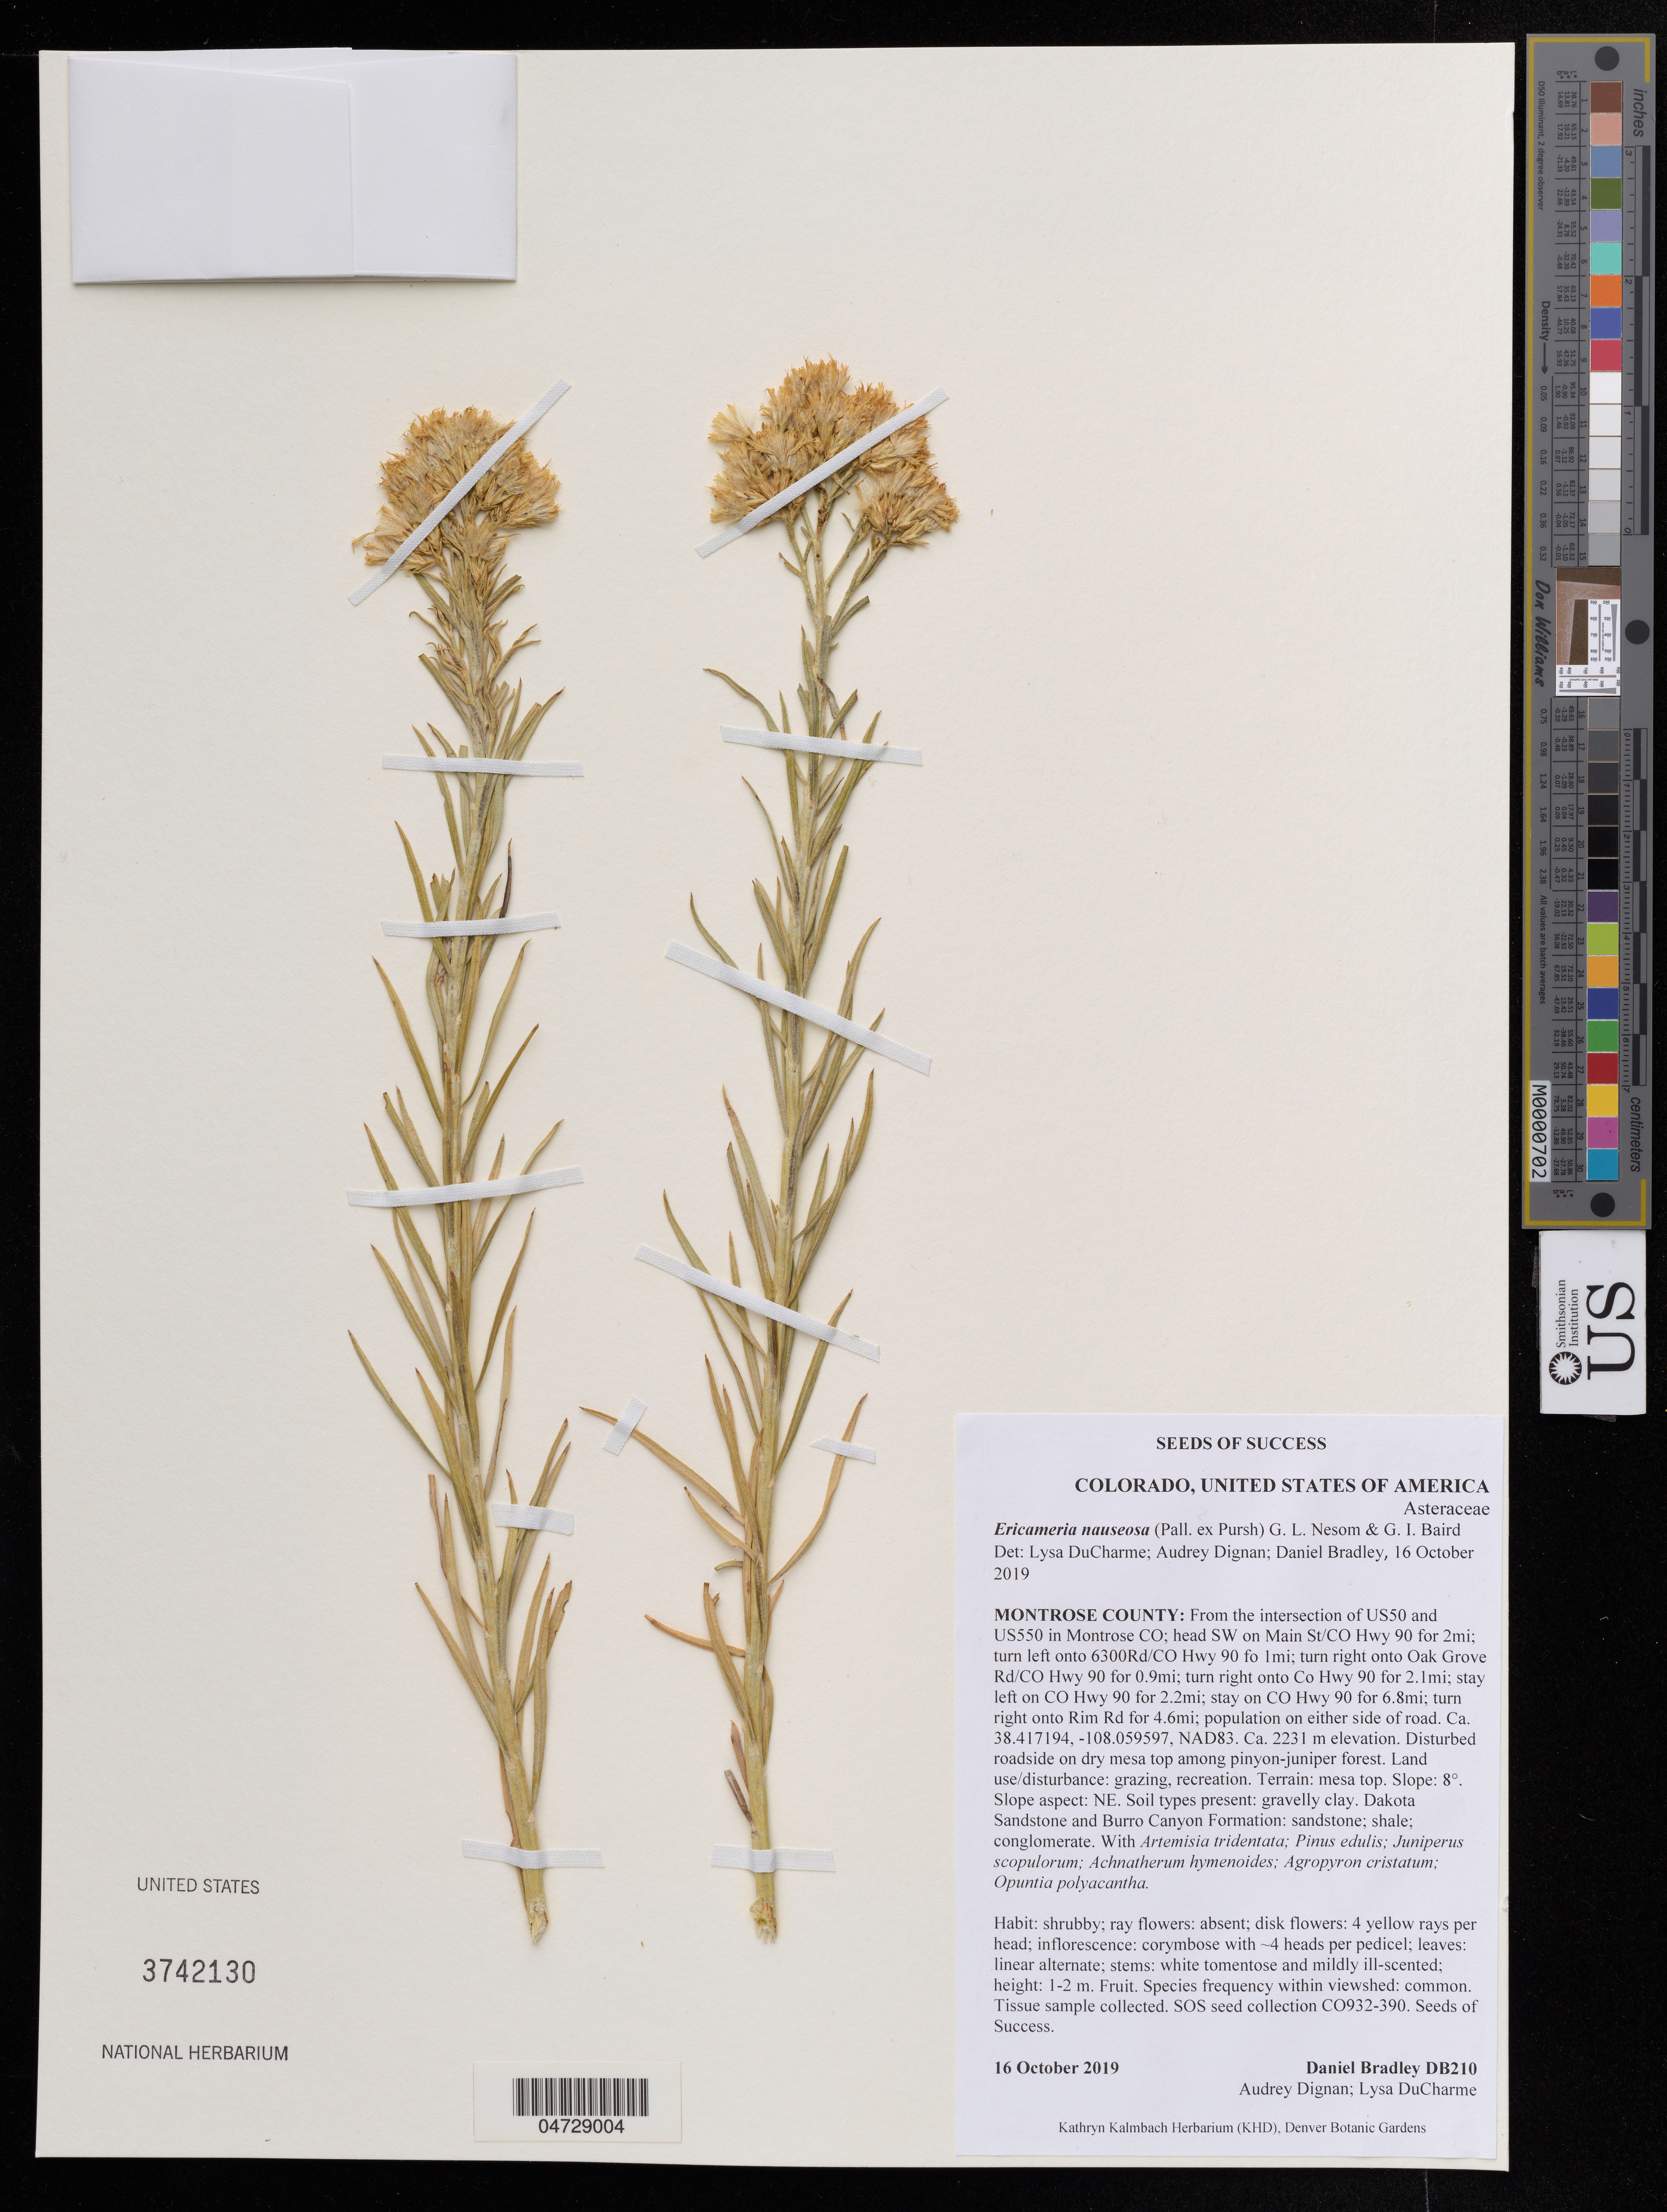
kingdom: Plantae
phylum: Tracheophyta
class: Magnoliopsida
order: Asterales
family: Asteraceae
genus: Ericameria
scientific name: Ericameria nauseosa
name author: (Pall. ex Pursh) G.L. Nesom & G.I. Baird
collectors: D. Bradley, A. Dignan & L. DuCharme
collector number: DB210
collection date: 2019-10-16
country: United States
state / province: Colorado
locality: Montrose County: From the intersection of US50 and US550 in Montrose CO.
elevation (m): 2231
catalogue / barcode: US 3742130